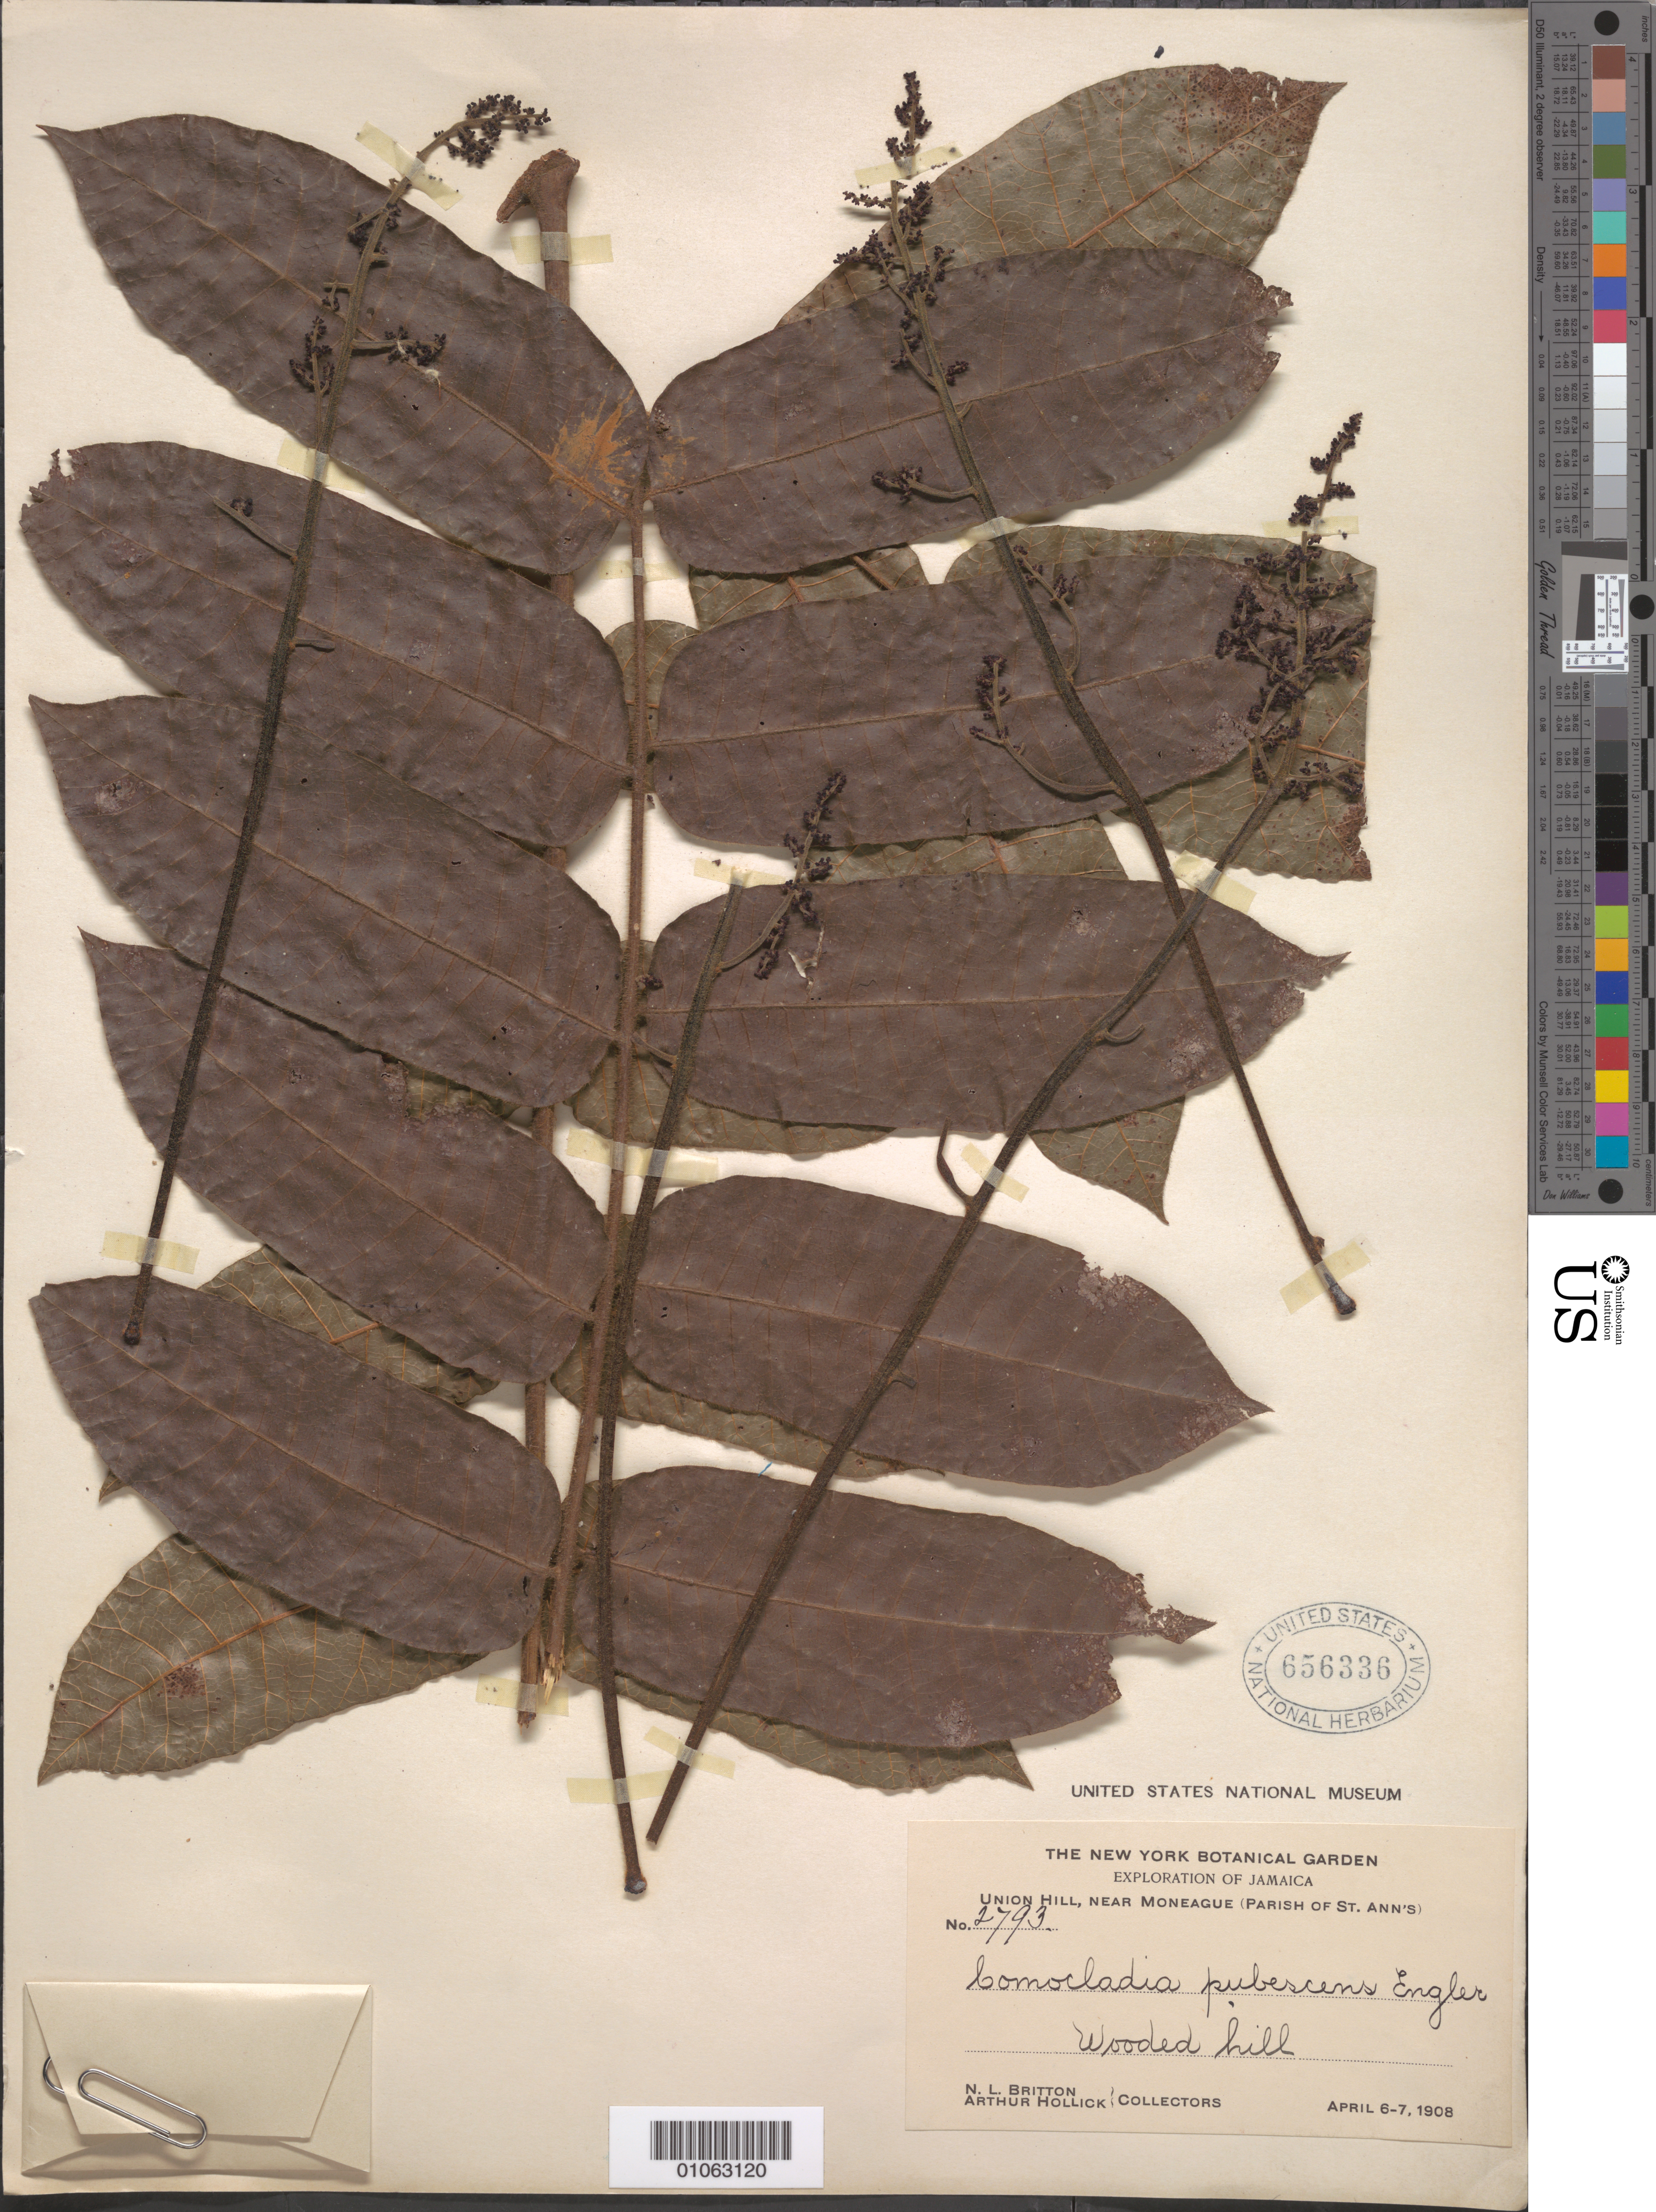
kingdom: Plantae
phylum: Tracheophyta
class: Magnoliopsida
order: Sapindales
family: Anacardiaceae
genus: Comocladia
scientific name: Comocladia pubescens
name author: Engl.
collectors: N. Britton & B. Hollick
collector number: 2793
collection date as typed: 06 Apr 1908 to 07 Apr 1908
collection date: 1908-04-06/1908-04-07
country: Jamaica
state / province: Saint Ann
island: Jamaica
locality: Wooded hill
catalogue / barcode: US 656336